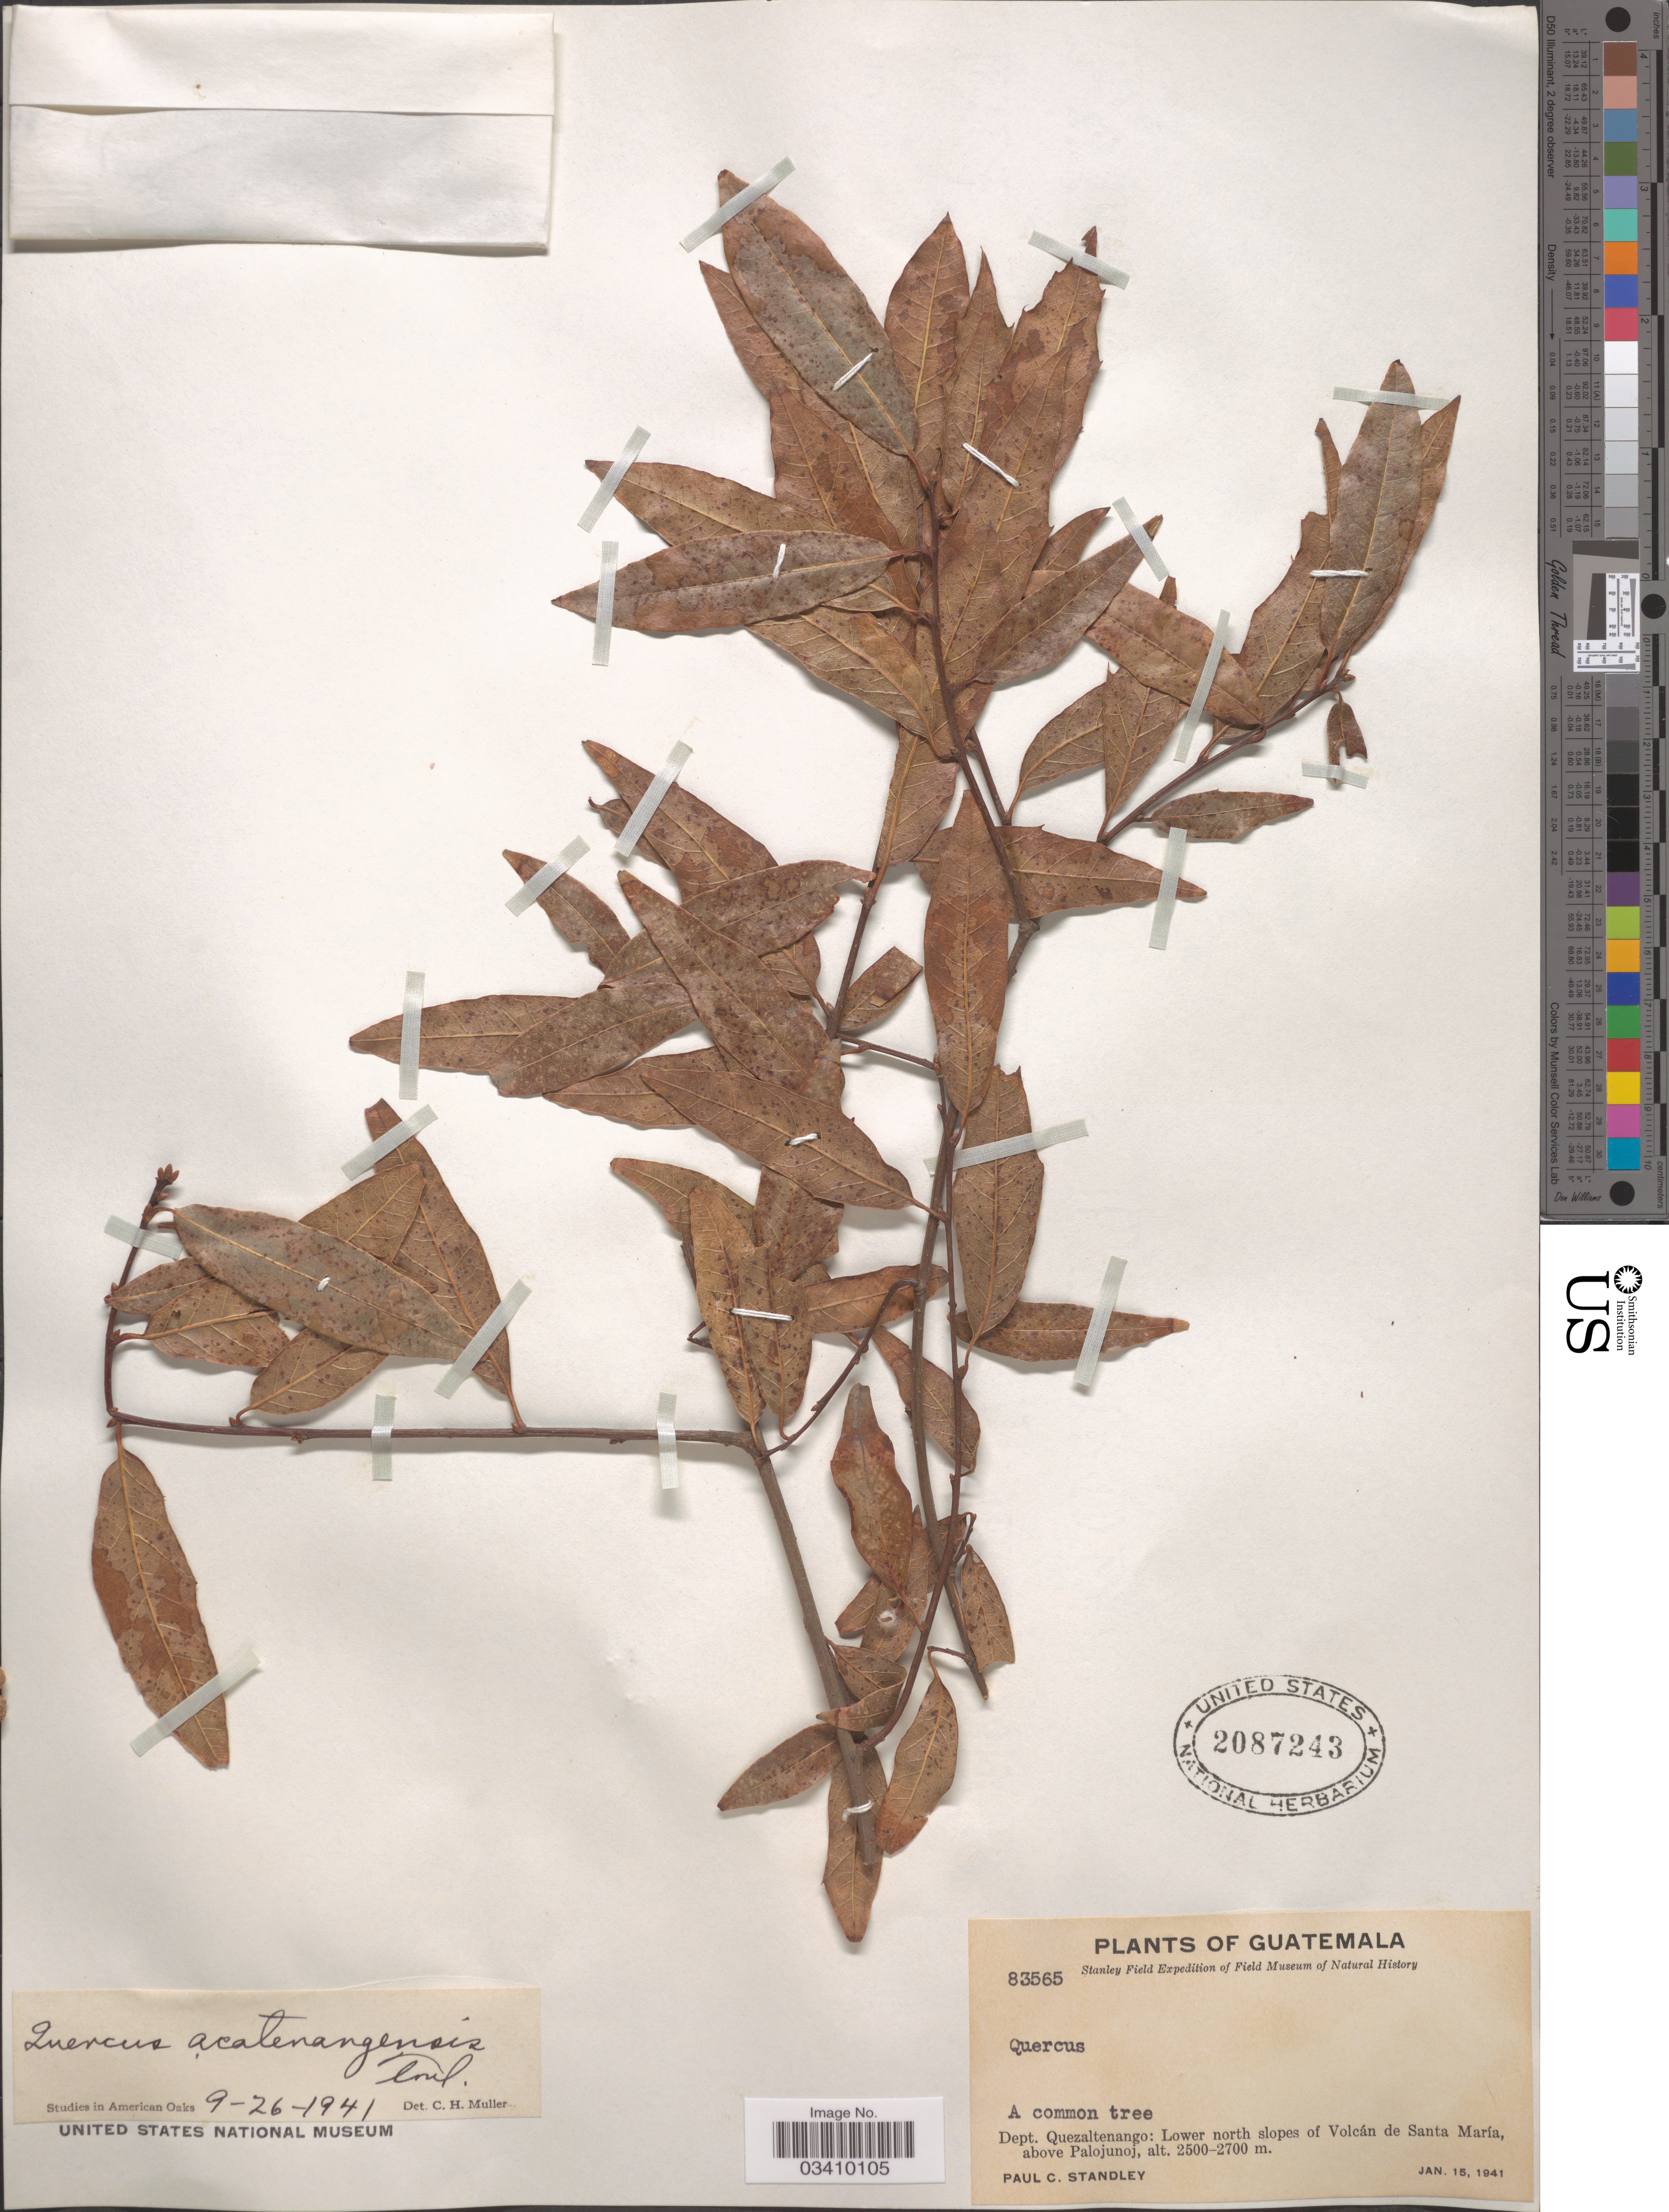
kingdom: Plantae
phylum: Tracheophyta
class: Magnoliopsida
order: Fagales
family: Fagaceae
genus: Quercus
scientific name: Quercus acatenangensis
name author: Trel.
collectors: P. C. Standley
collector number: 83565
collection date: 1941-01-15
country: Guatemala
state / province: Quetzaltenango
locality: Dept. Quezaltenango: Lower north slopes of Volcán de Santa María, above Palojunoj.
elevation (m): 2500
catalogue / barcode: US 2087243